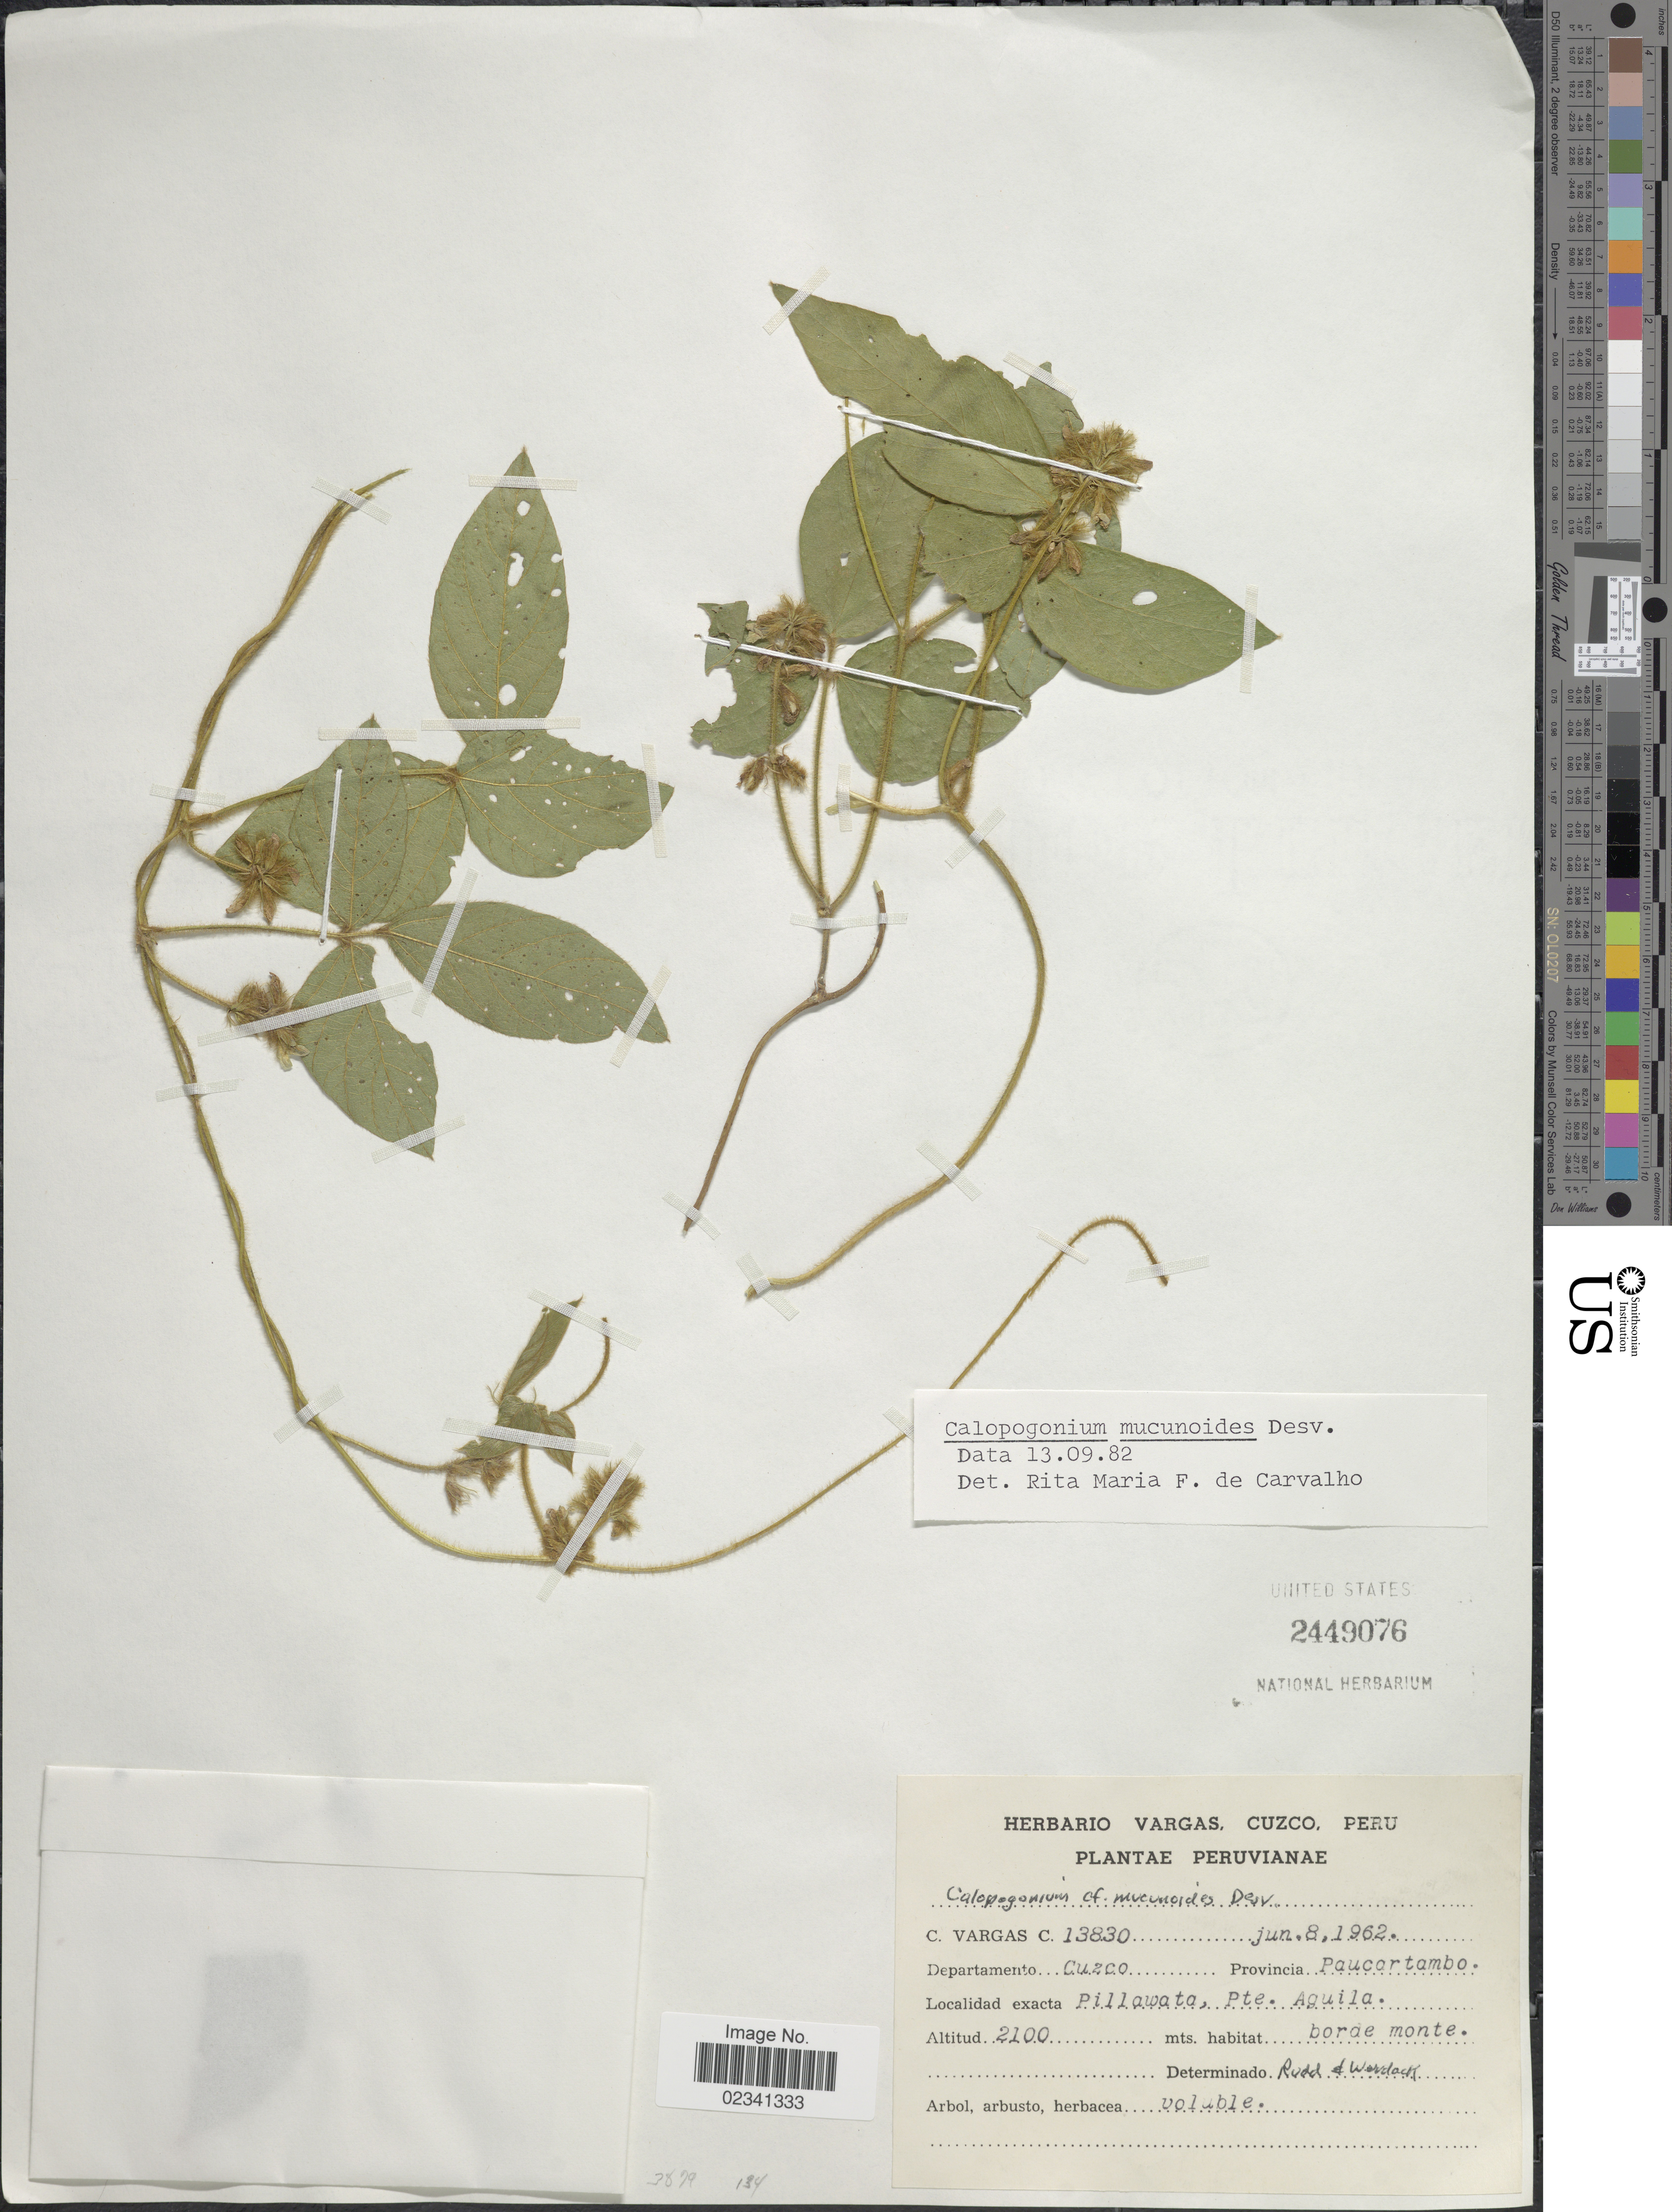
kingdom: Plantae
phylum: Tracheophyta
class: Magnoliopsida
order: Fabales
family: Fabaceae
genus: Calopogonium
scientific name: Calopogonium mucunoides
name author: Desv.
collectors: C. Vargas Calderón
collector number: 13830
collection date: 1962-06-08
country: Peru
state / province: Cusco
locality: Departamento Cuzco, Provincia Paucartambo, Pillawata, Pte. Aguila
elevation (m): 2100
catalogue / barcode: US 2449076